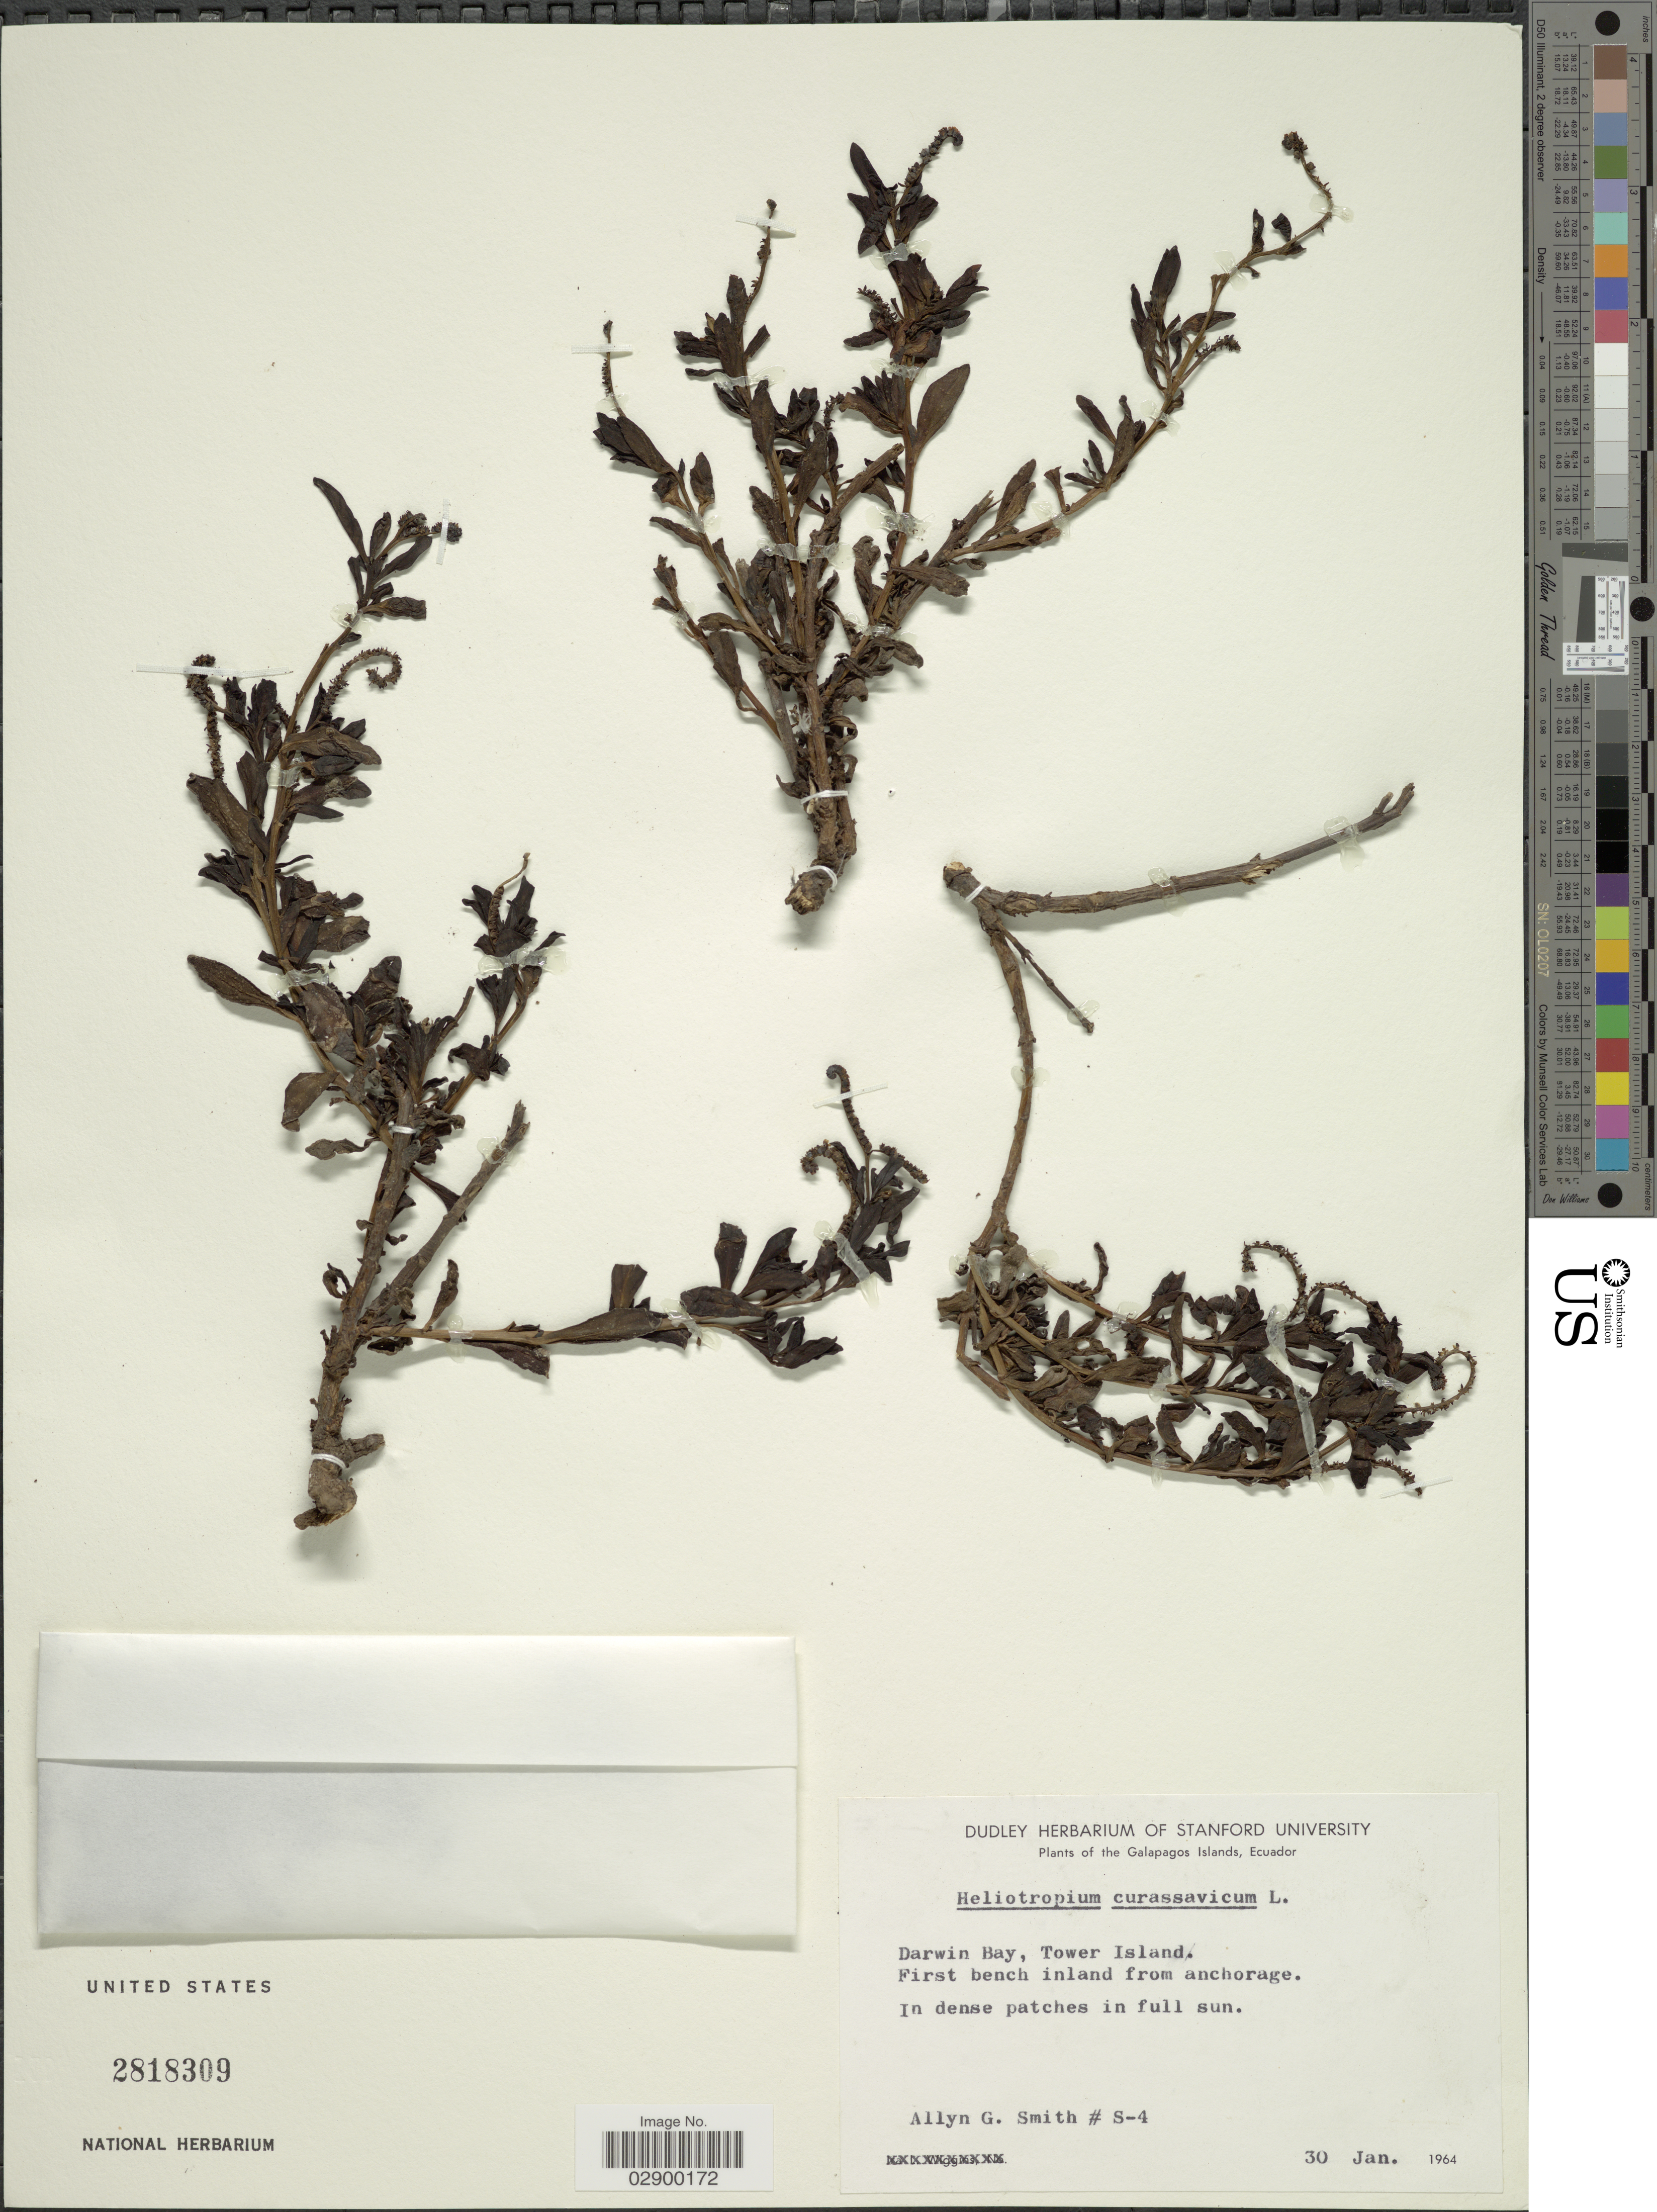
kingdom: Plantae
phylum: Tracheophyta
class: Magnoliopsida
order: Boraginales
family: Heliotropiaceae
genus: Heliotropium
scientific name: Heliotropium curassavicum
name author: L.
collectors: A. Smith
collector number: S-4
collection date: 1964-01-30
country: Ecuador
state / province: Colón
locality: The Galapagos Islands, Ecuador, Darwin Bay, Tower Island.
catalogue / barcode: US 2818309